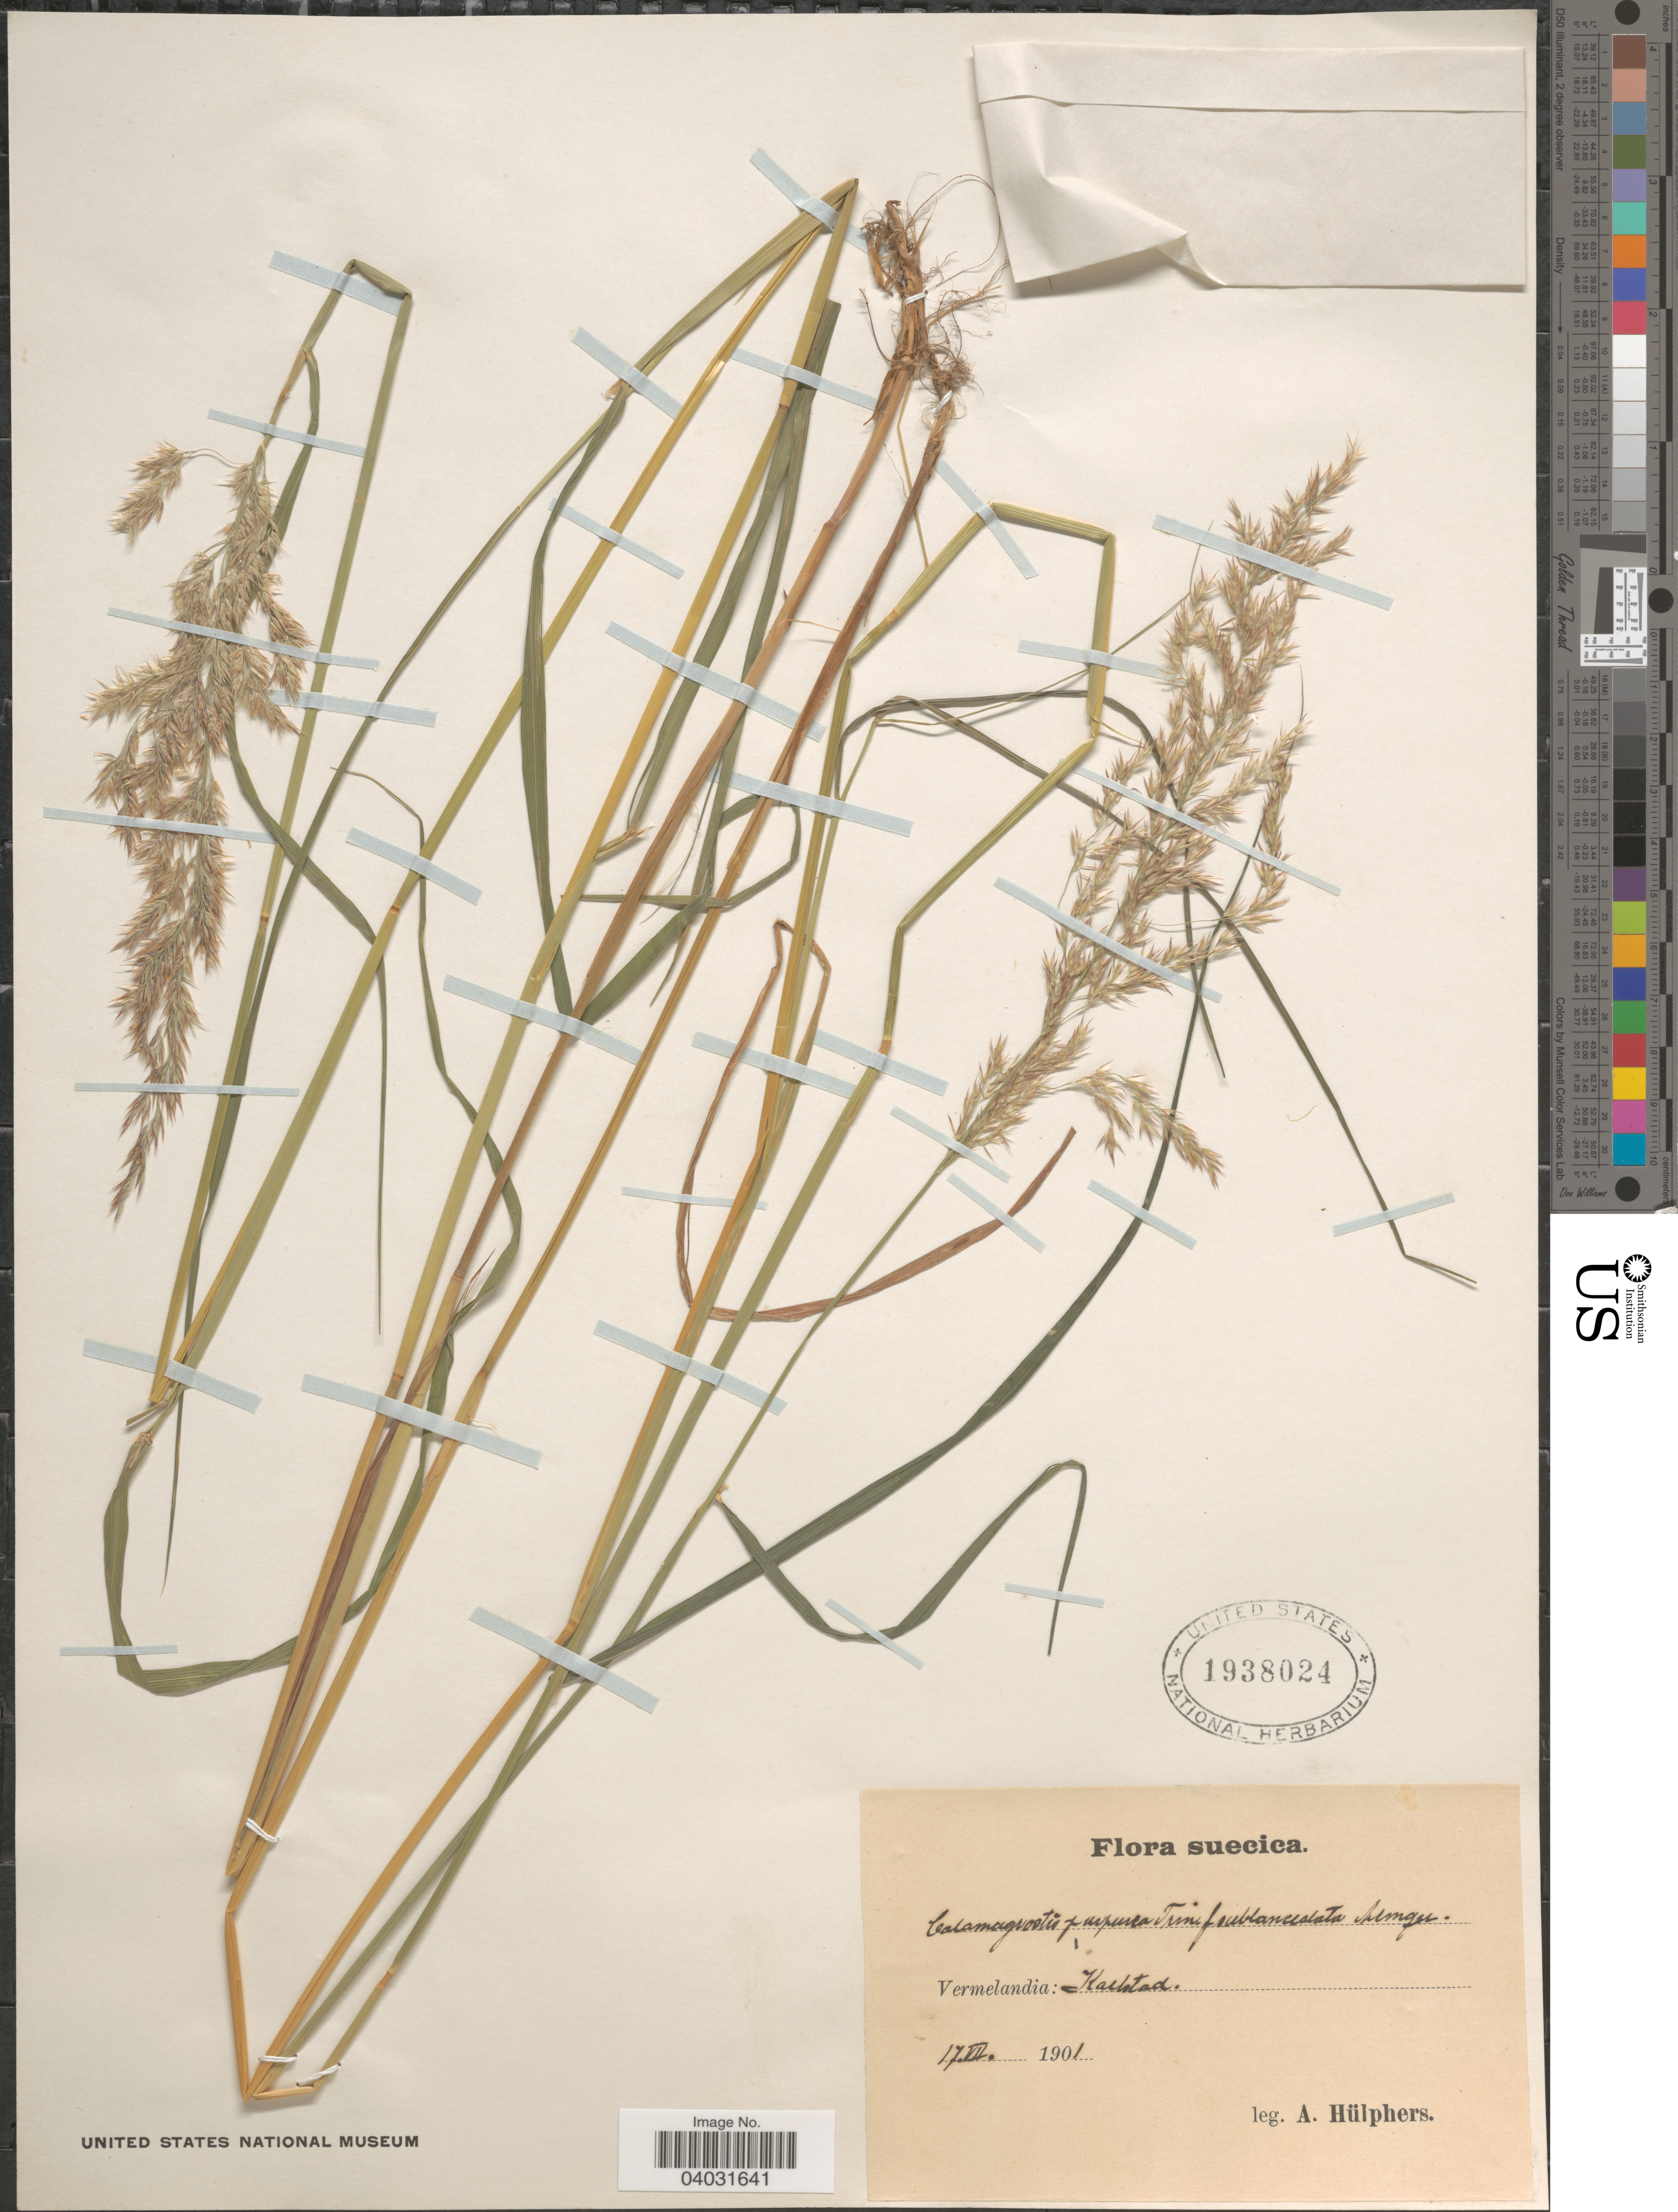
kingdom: Plantae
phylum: Tracheophyta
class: Liliopsida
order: Poales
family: Poaceae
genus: Calamagrostis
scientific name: Calamagrostis purpurea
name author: (Trin.) Trin.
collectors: A. Hülphers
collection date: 1901-07-17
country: Sweden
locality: Suecica. Vermelandia: Karlstad.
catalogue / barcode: US 1938024